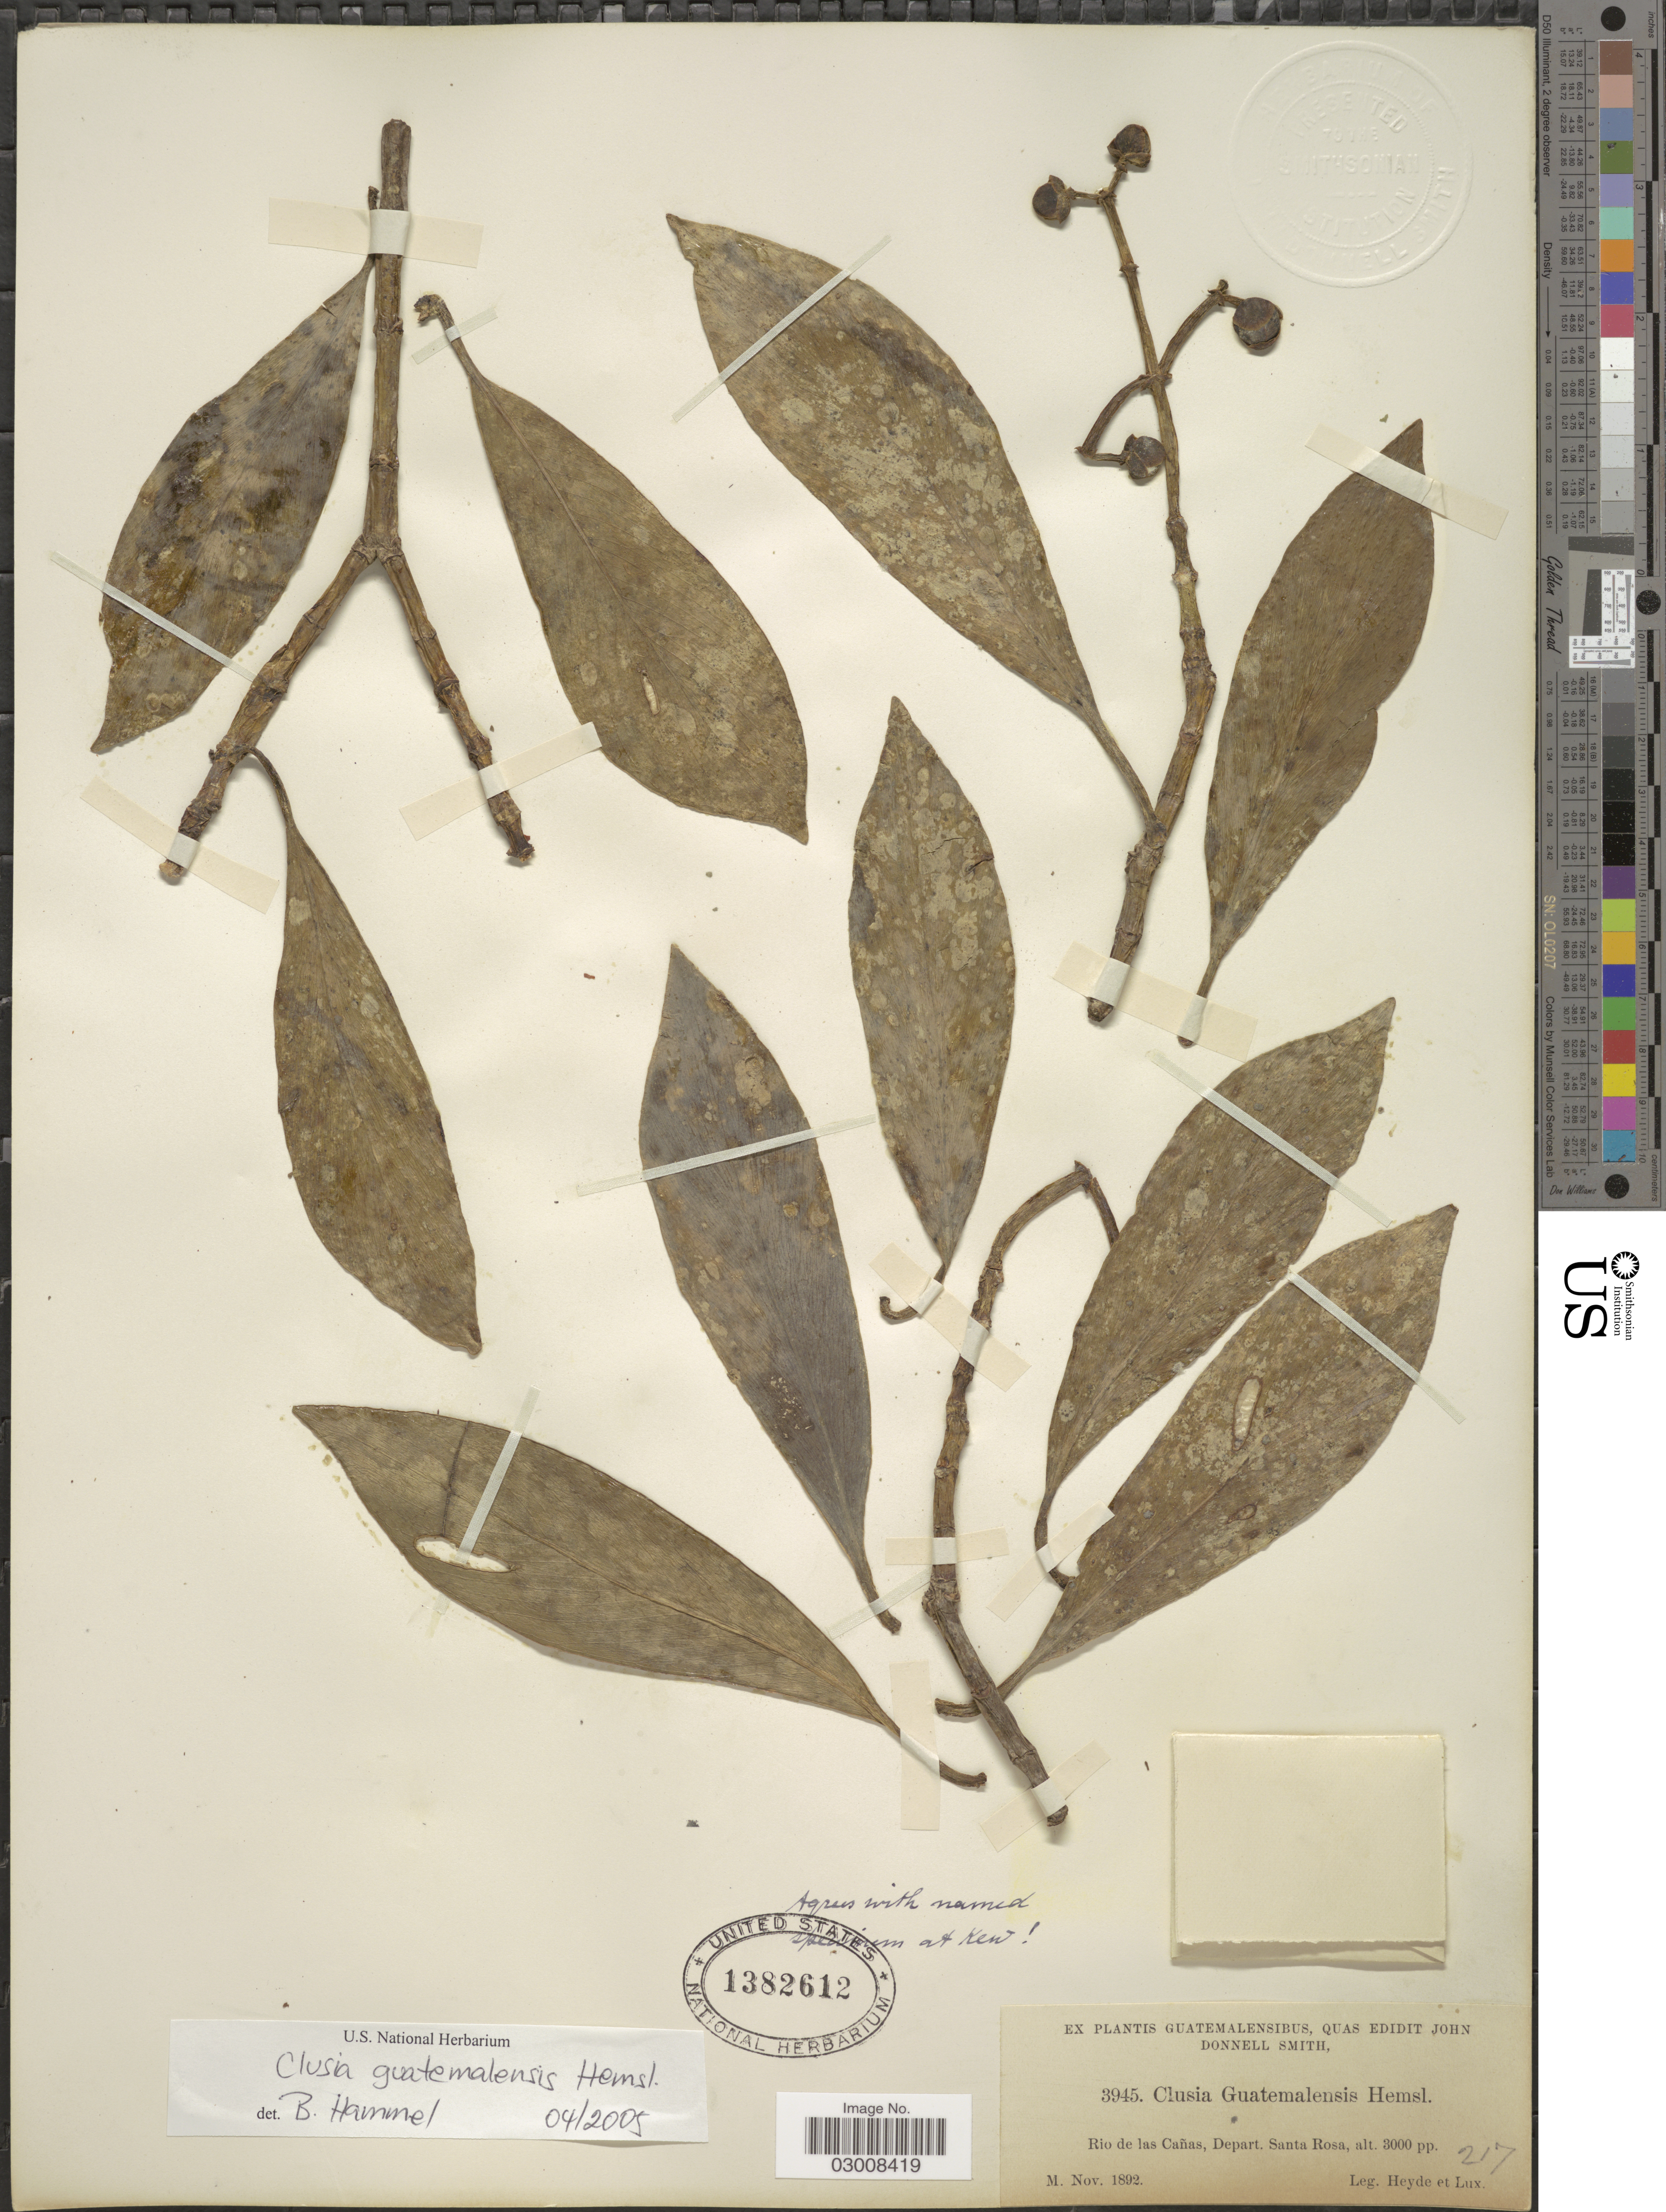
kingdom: Plantae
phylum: Tracheophyta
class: Magnoliopsida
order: Malpighiales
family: Clusiaceae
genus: Clusia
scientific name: Clusia guatemalensis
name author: Hemsl.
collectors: Heyde & Lux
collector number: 3945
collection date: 1892-11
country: Guatemala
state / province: Santa Rosa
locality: Rio de las Cañas, Depart. Santa Rosa.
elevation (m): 914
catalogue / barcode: US 1382612